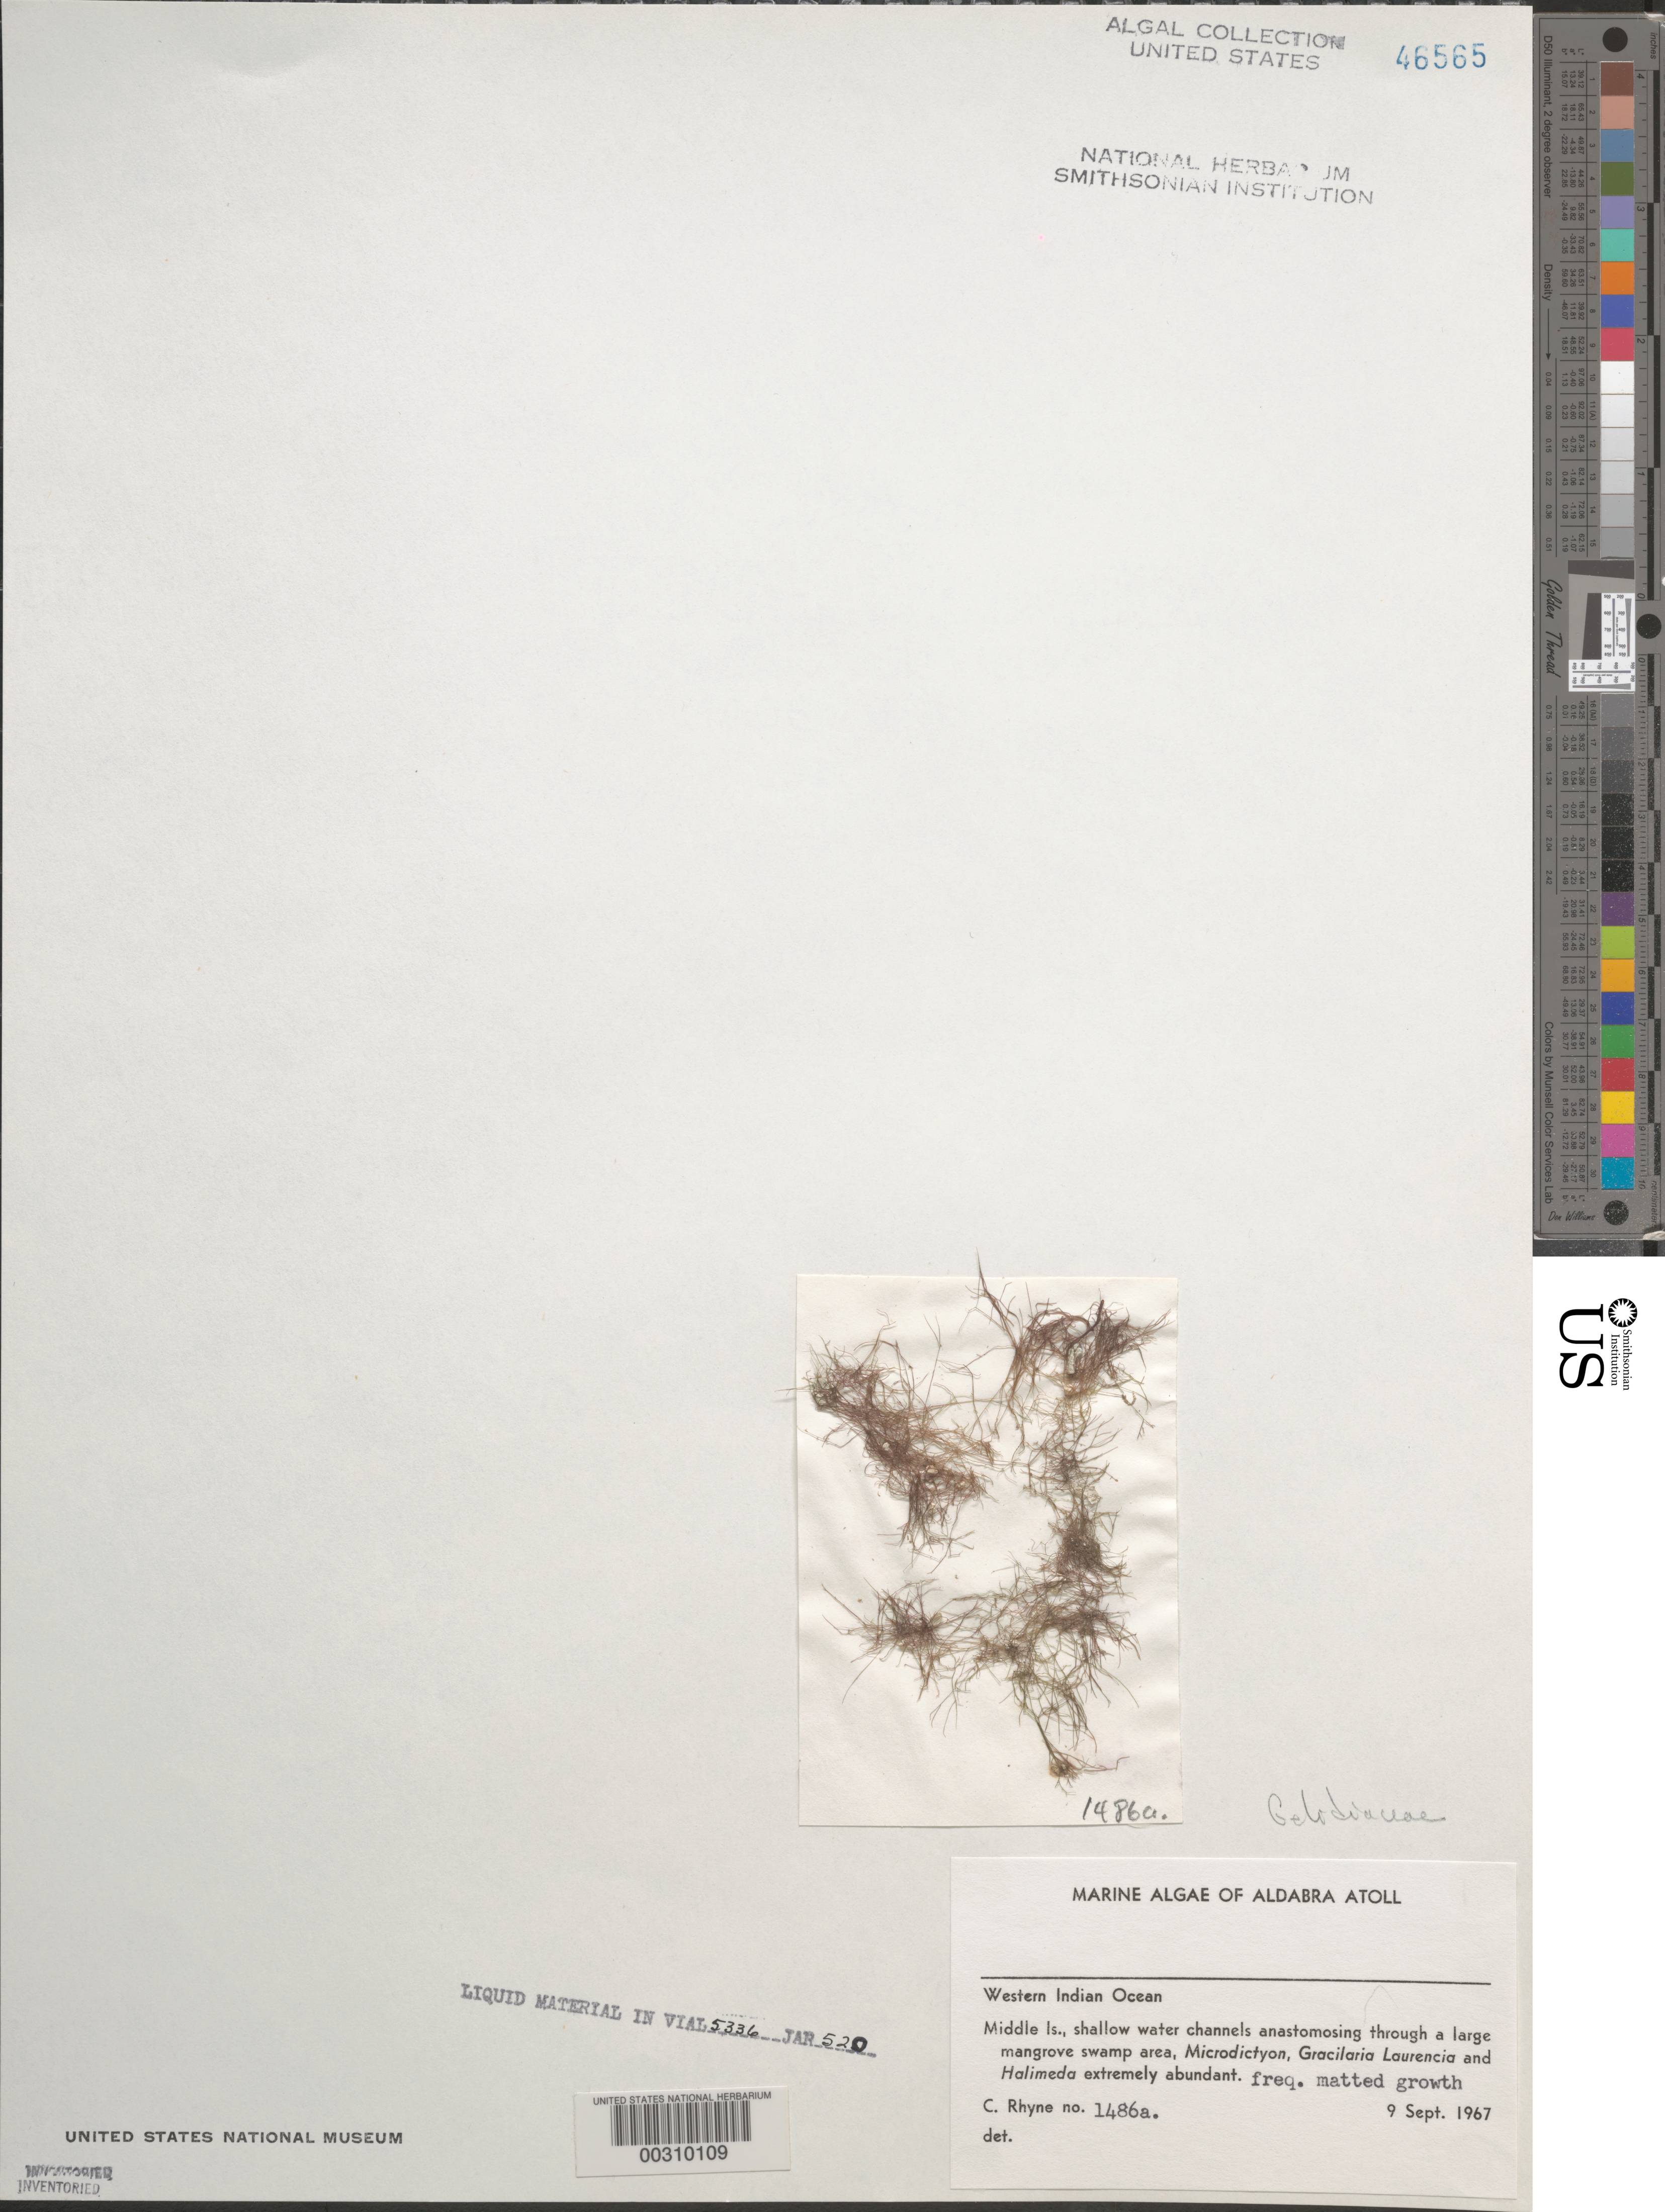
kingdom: Plantae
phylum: Rhodophyta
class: Florideophyceae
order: Gelidiales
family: Gelidiaceae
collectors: C. Rhyne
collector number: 1486a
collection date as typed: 09 Sep 1967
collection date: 1967-09-09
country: Seychelles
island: Aldabra Atoll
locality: Middle Islet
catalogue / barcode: US 46565